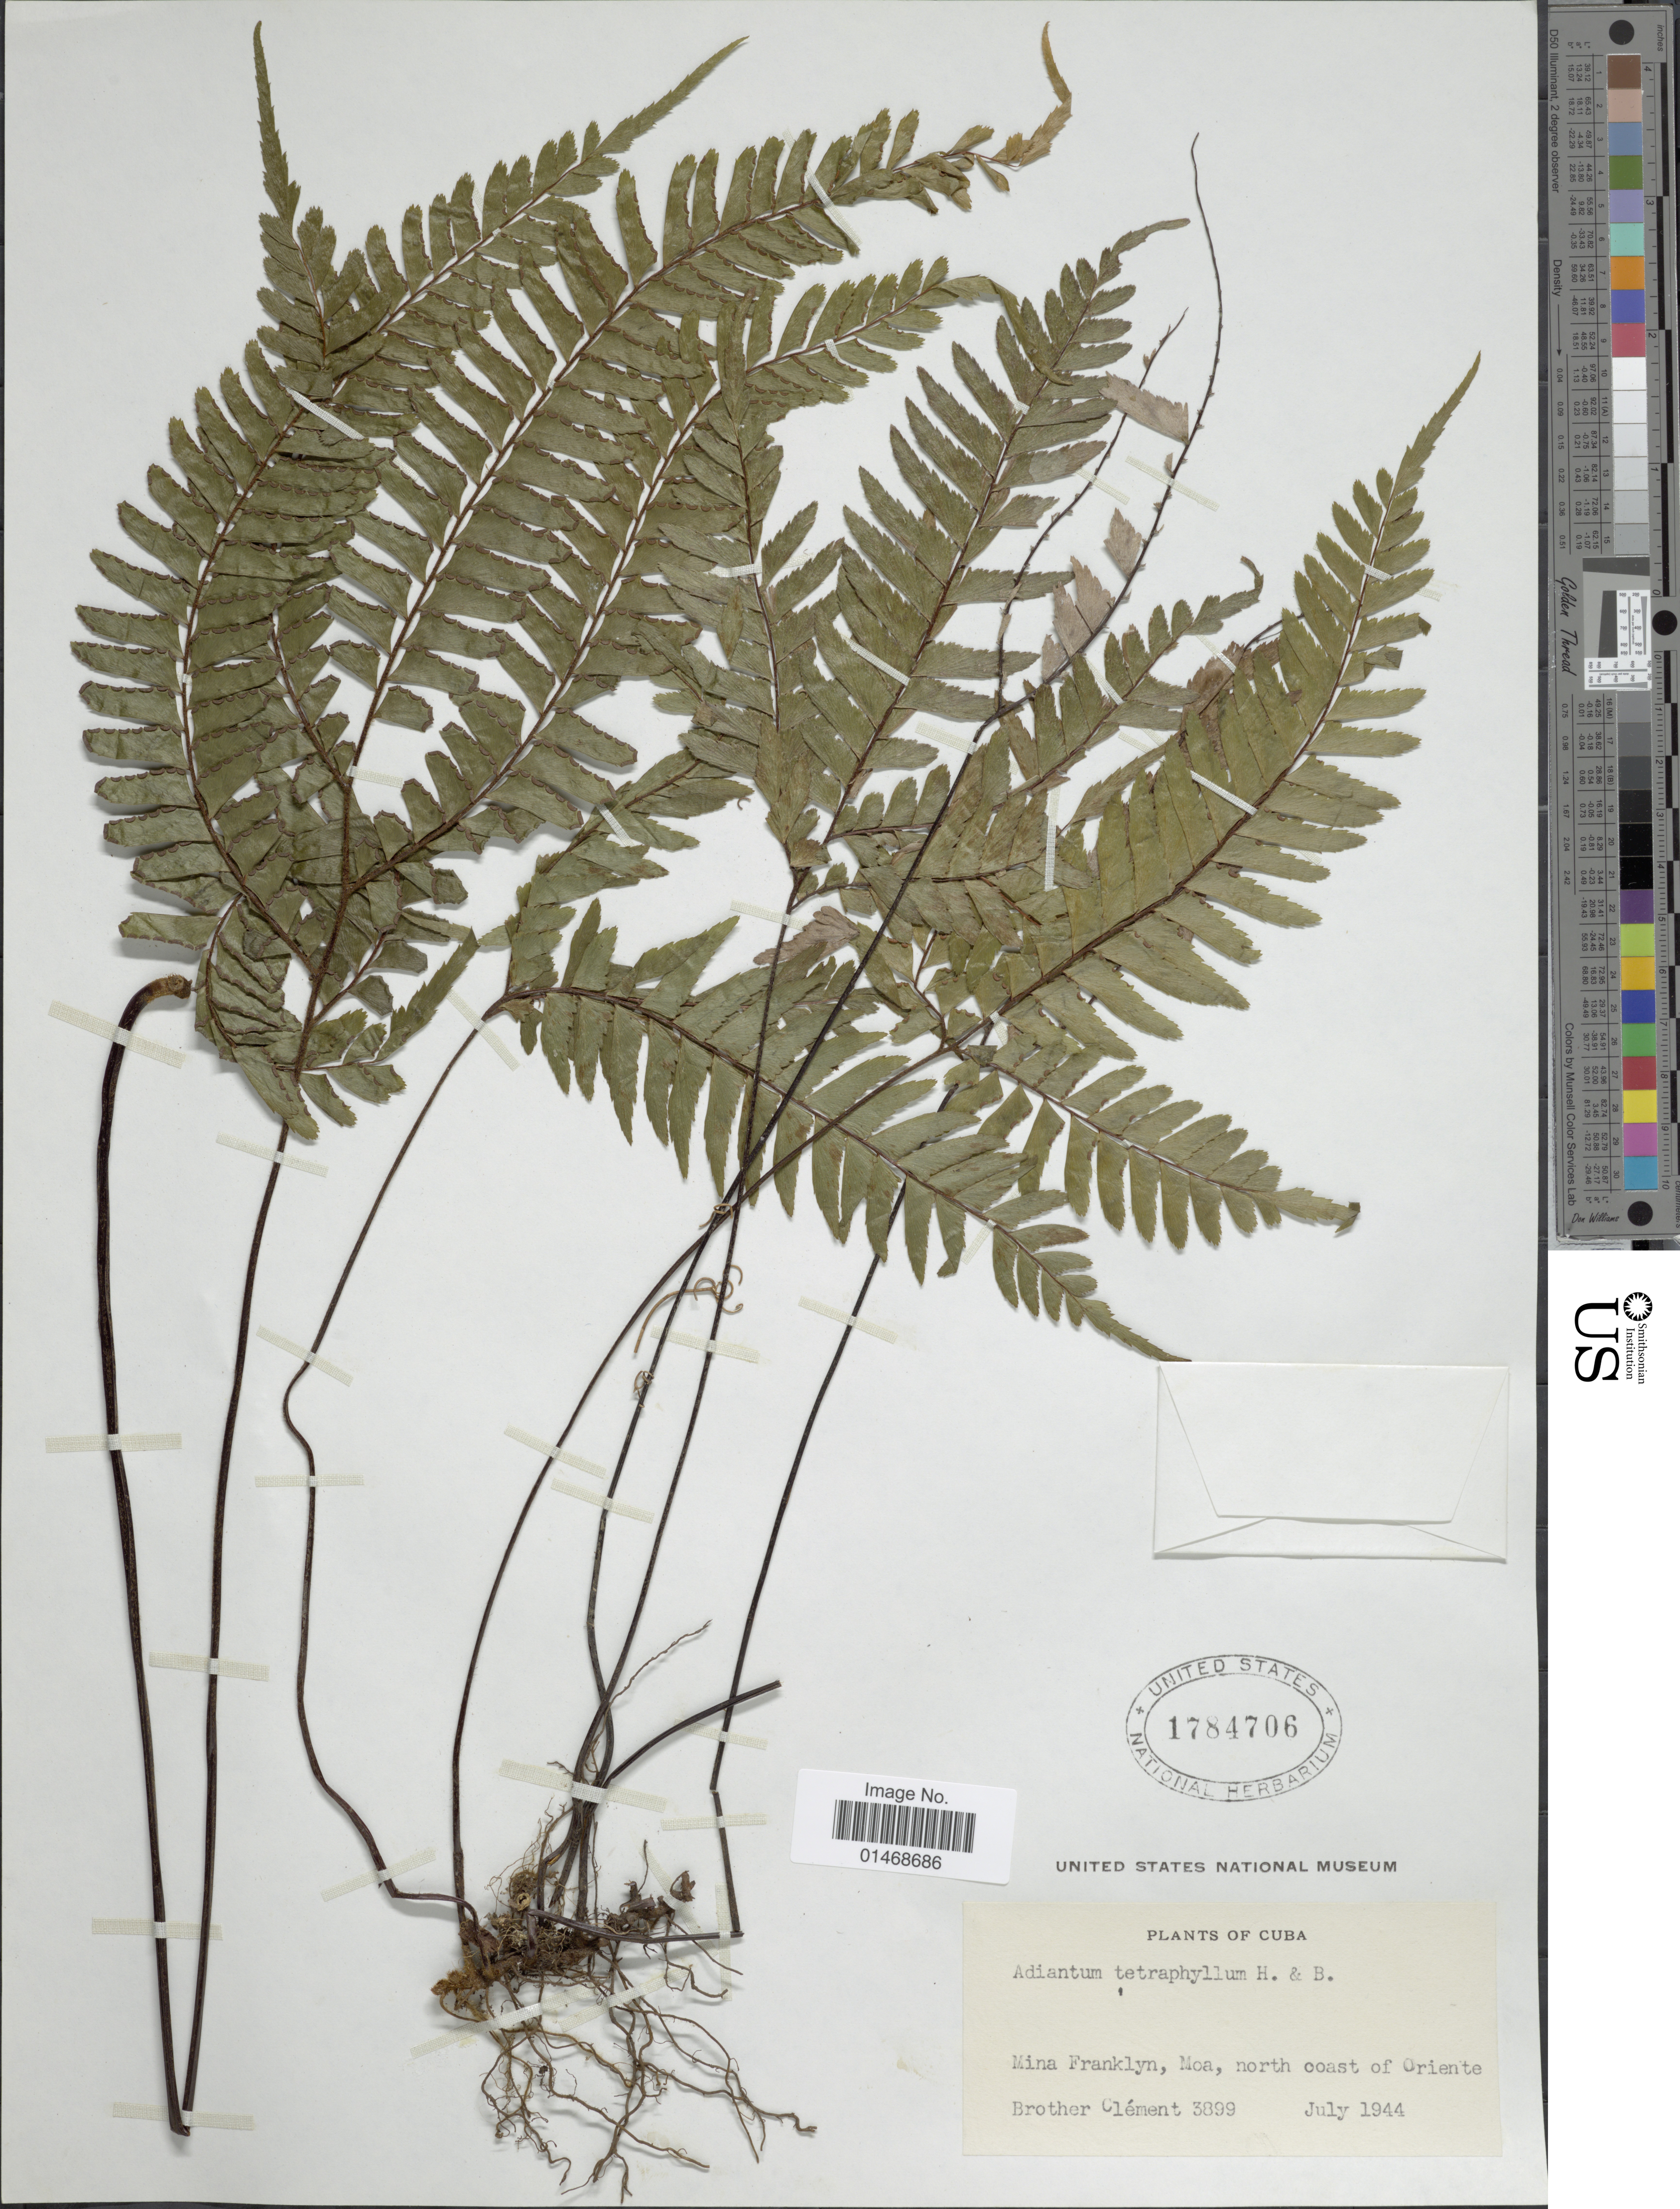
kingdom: Plantae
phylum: Tracheophyta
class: Polypodiopsida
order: Polypodiales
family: Pteridaceae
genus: Adiantum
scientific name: Adiantum cubense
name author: Hook.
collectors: B. Clement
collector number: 3899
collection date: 1944-07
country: Cuba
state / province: Oriente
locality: Mina Franklyn, Moa, north coast of Oriente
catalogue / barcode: US 1784706